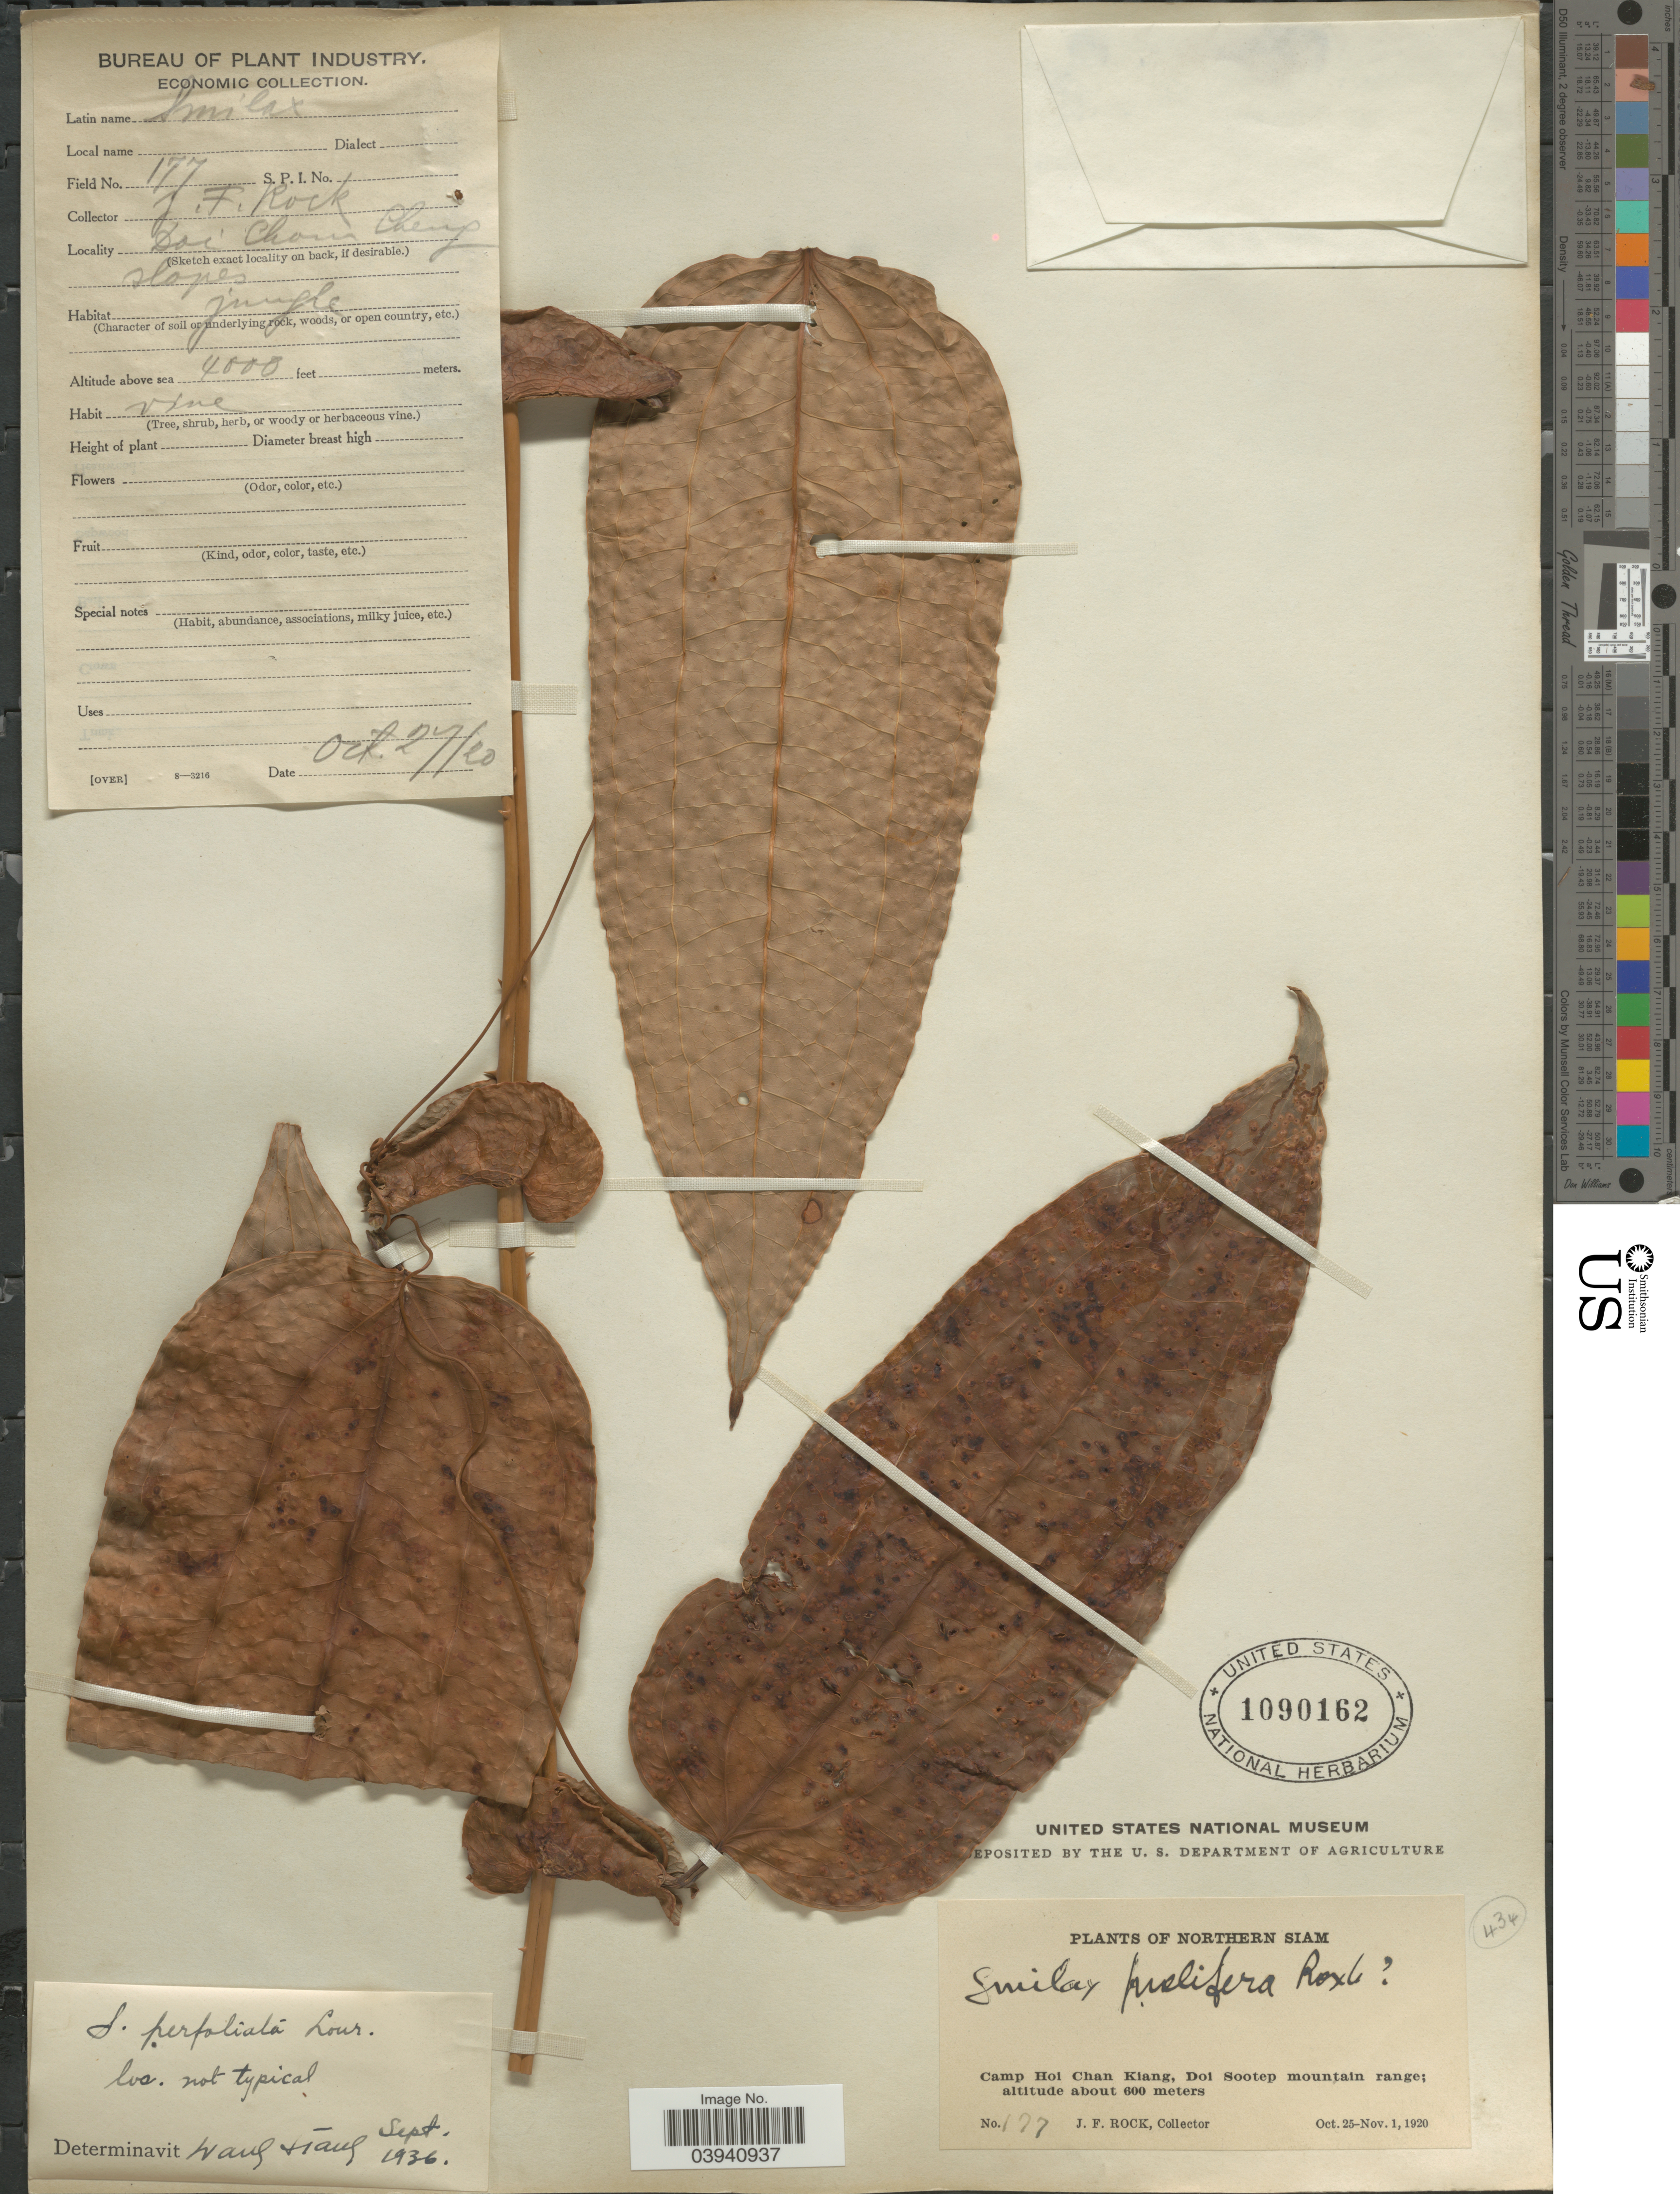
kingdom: Plantae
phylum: Tracheophyta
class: Liliopsida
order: Liliales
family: Smilacaceae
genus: Smilax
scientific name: Smilax perfoliata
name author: Lour.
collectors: J. Rock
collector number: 177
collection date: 1920-10-27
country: Thailand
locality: Northern Siam. Camp Hoi Chan Kiang, Doi Sootep mountain range. Doi Cham Cheng slopes.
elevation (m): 1219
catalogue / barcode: US 1090162